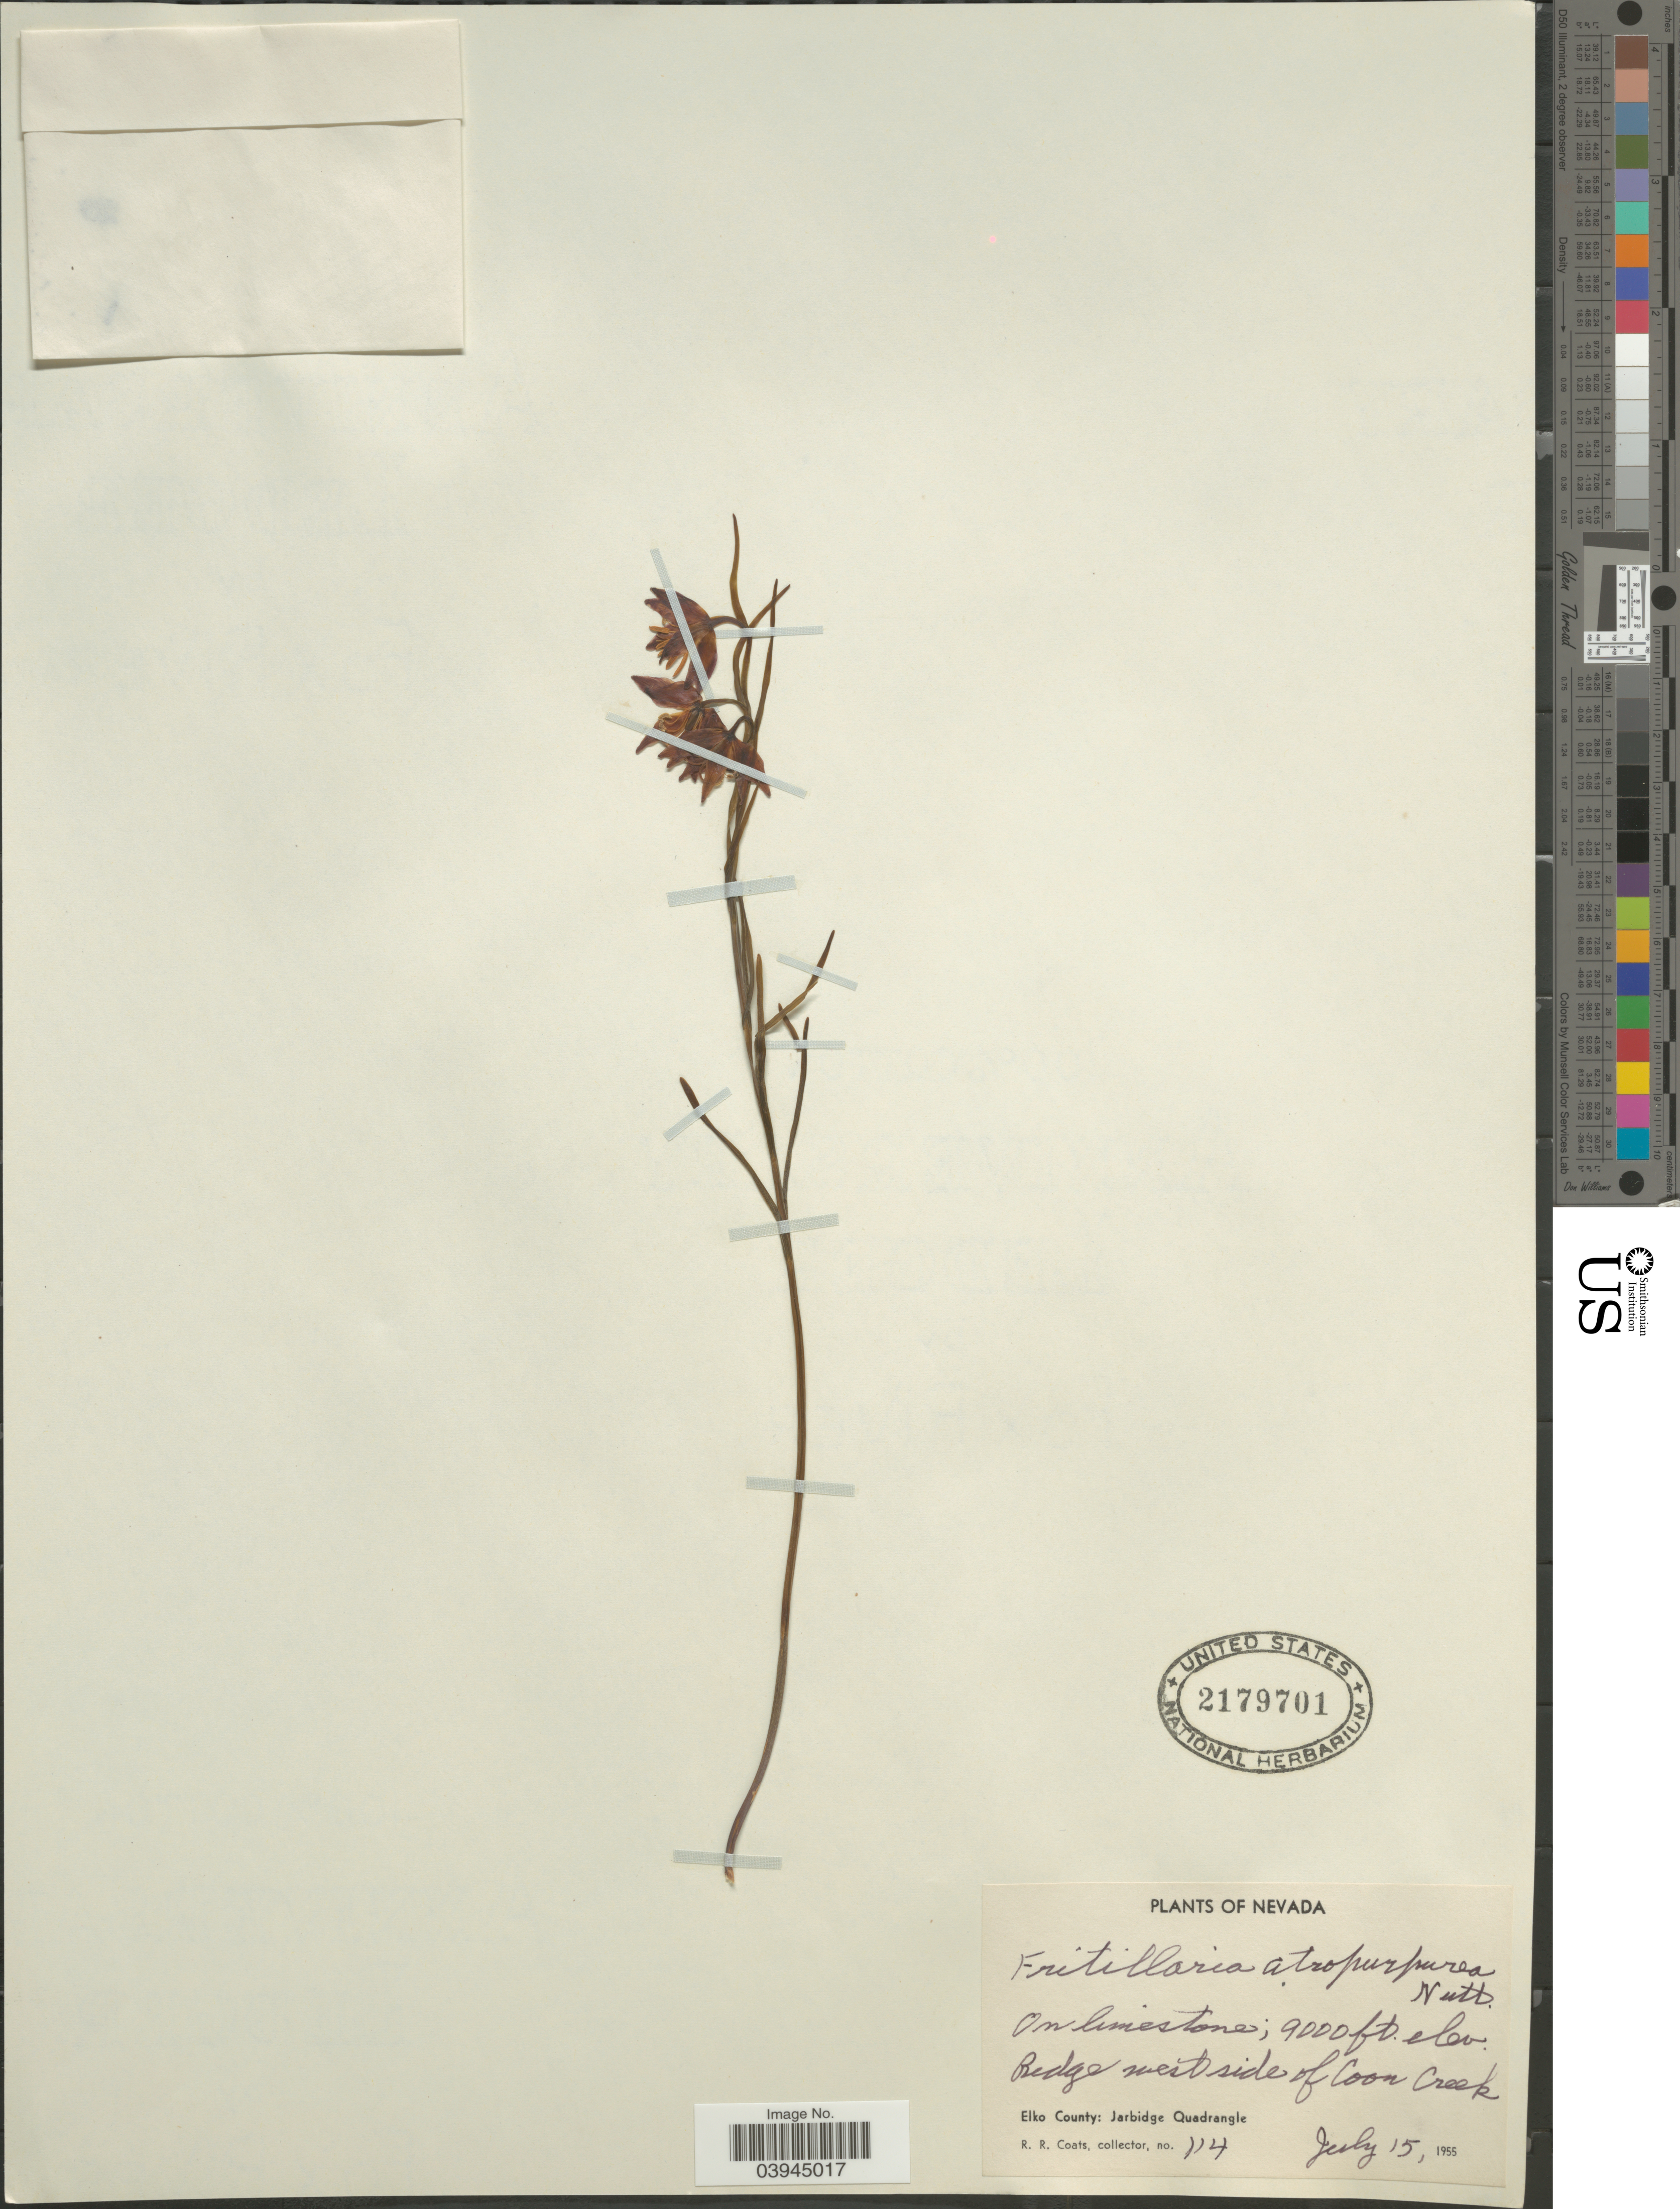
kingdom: Plantae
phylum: Tracheophyta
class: Liliopsida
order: Liliales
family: Liliaceae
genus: Fritillaria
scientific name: Fritillaria atropurpurea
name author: Nutt.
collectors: R. Coats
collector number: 114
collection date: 1955-07-15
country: United States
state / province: Nevada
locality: Ridge west side of Coon Creek. Elko County: Jarbridge Quadrangle.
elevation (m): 2743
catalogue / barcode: US 2179701